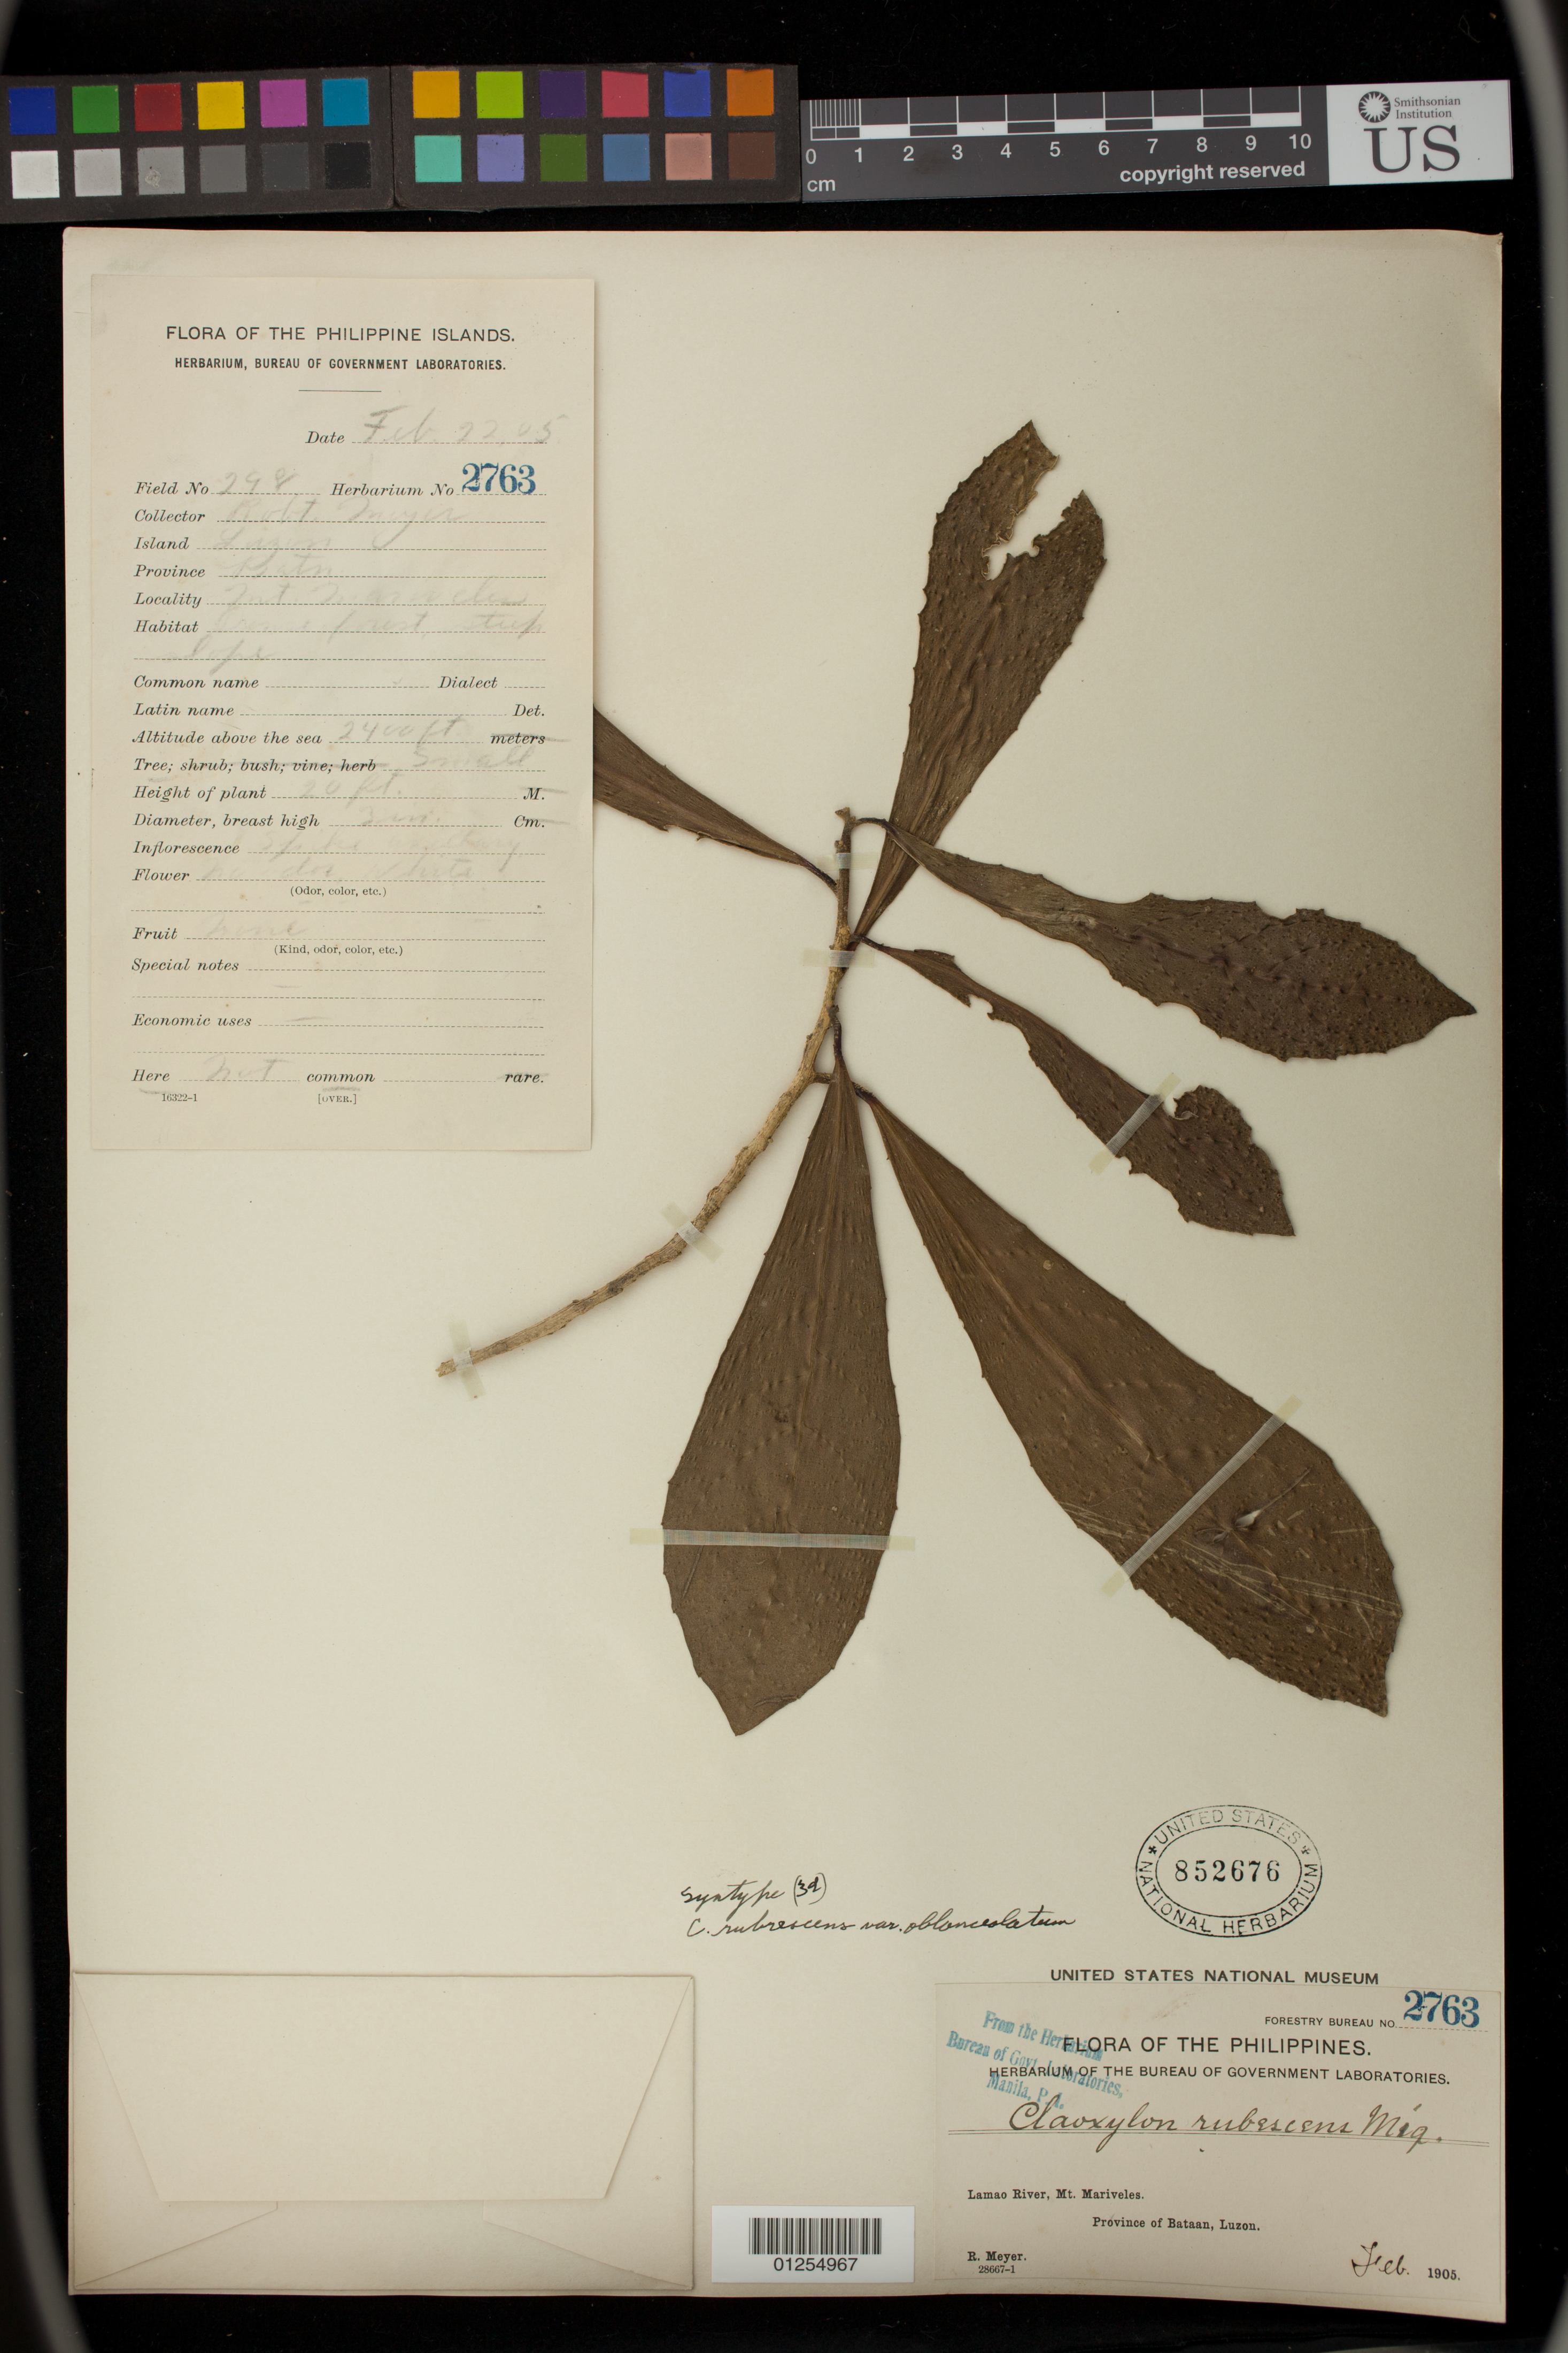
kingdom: Plantae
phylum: Tracheophyta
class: Magnoliopsida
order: Malpighiales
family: Euphorbiaceae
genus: Claoxylon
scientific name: Claoxylon rebescens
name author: Miq.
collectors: R. Meyer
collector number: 2763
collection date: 1905-02-22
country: Philippines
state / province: Central Luzon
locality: Lamao River, Mt. Mariveles.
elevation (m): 732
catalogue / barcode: US 852676